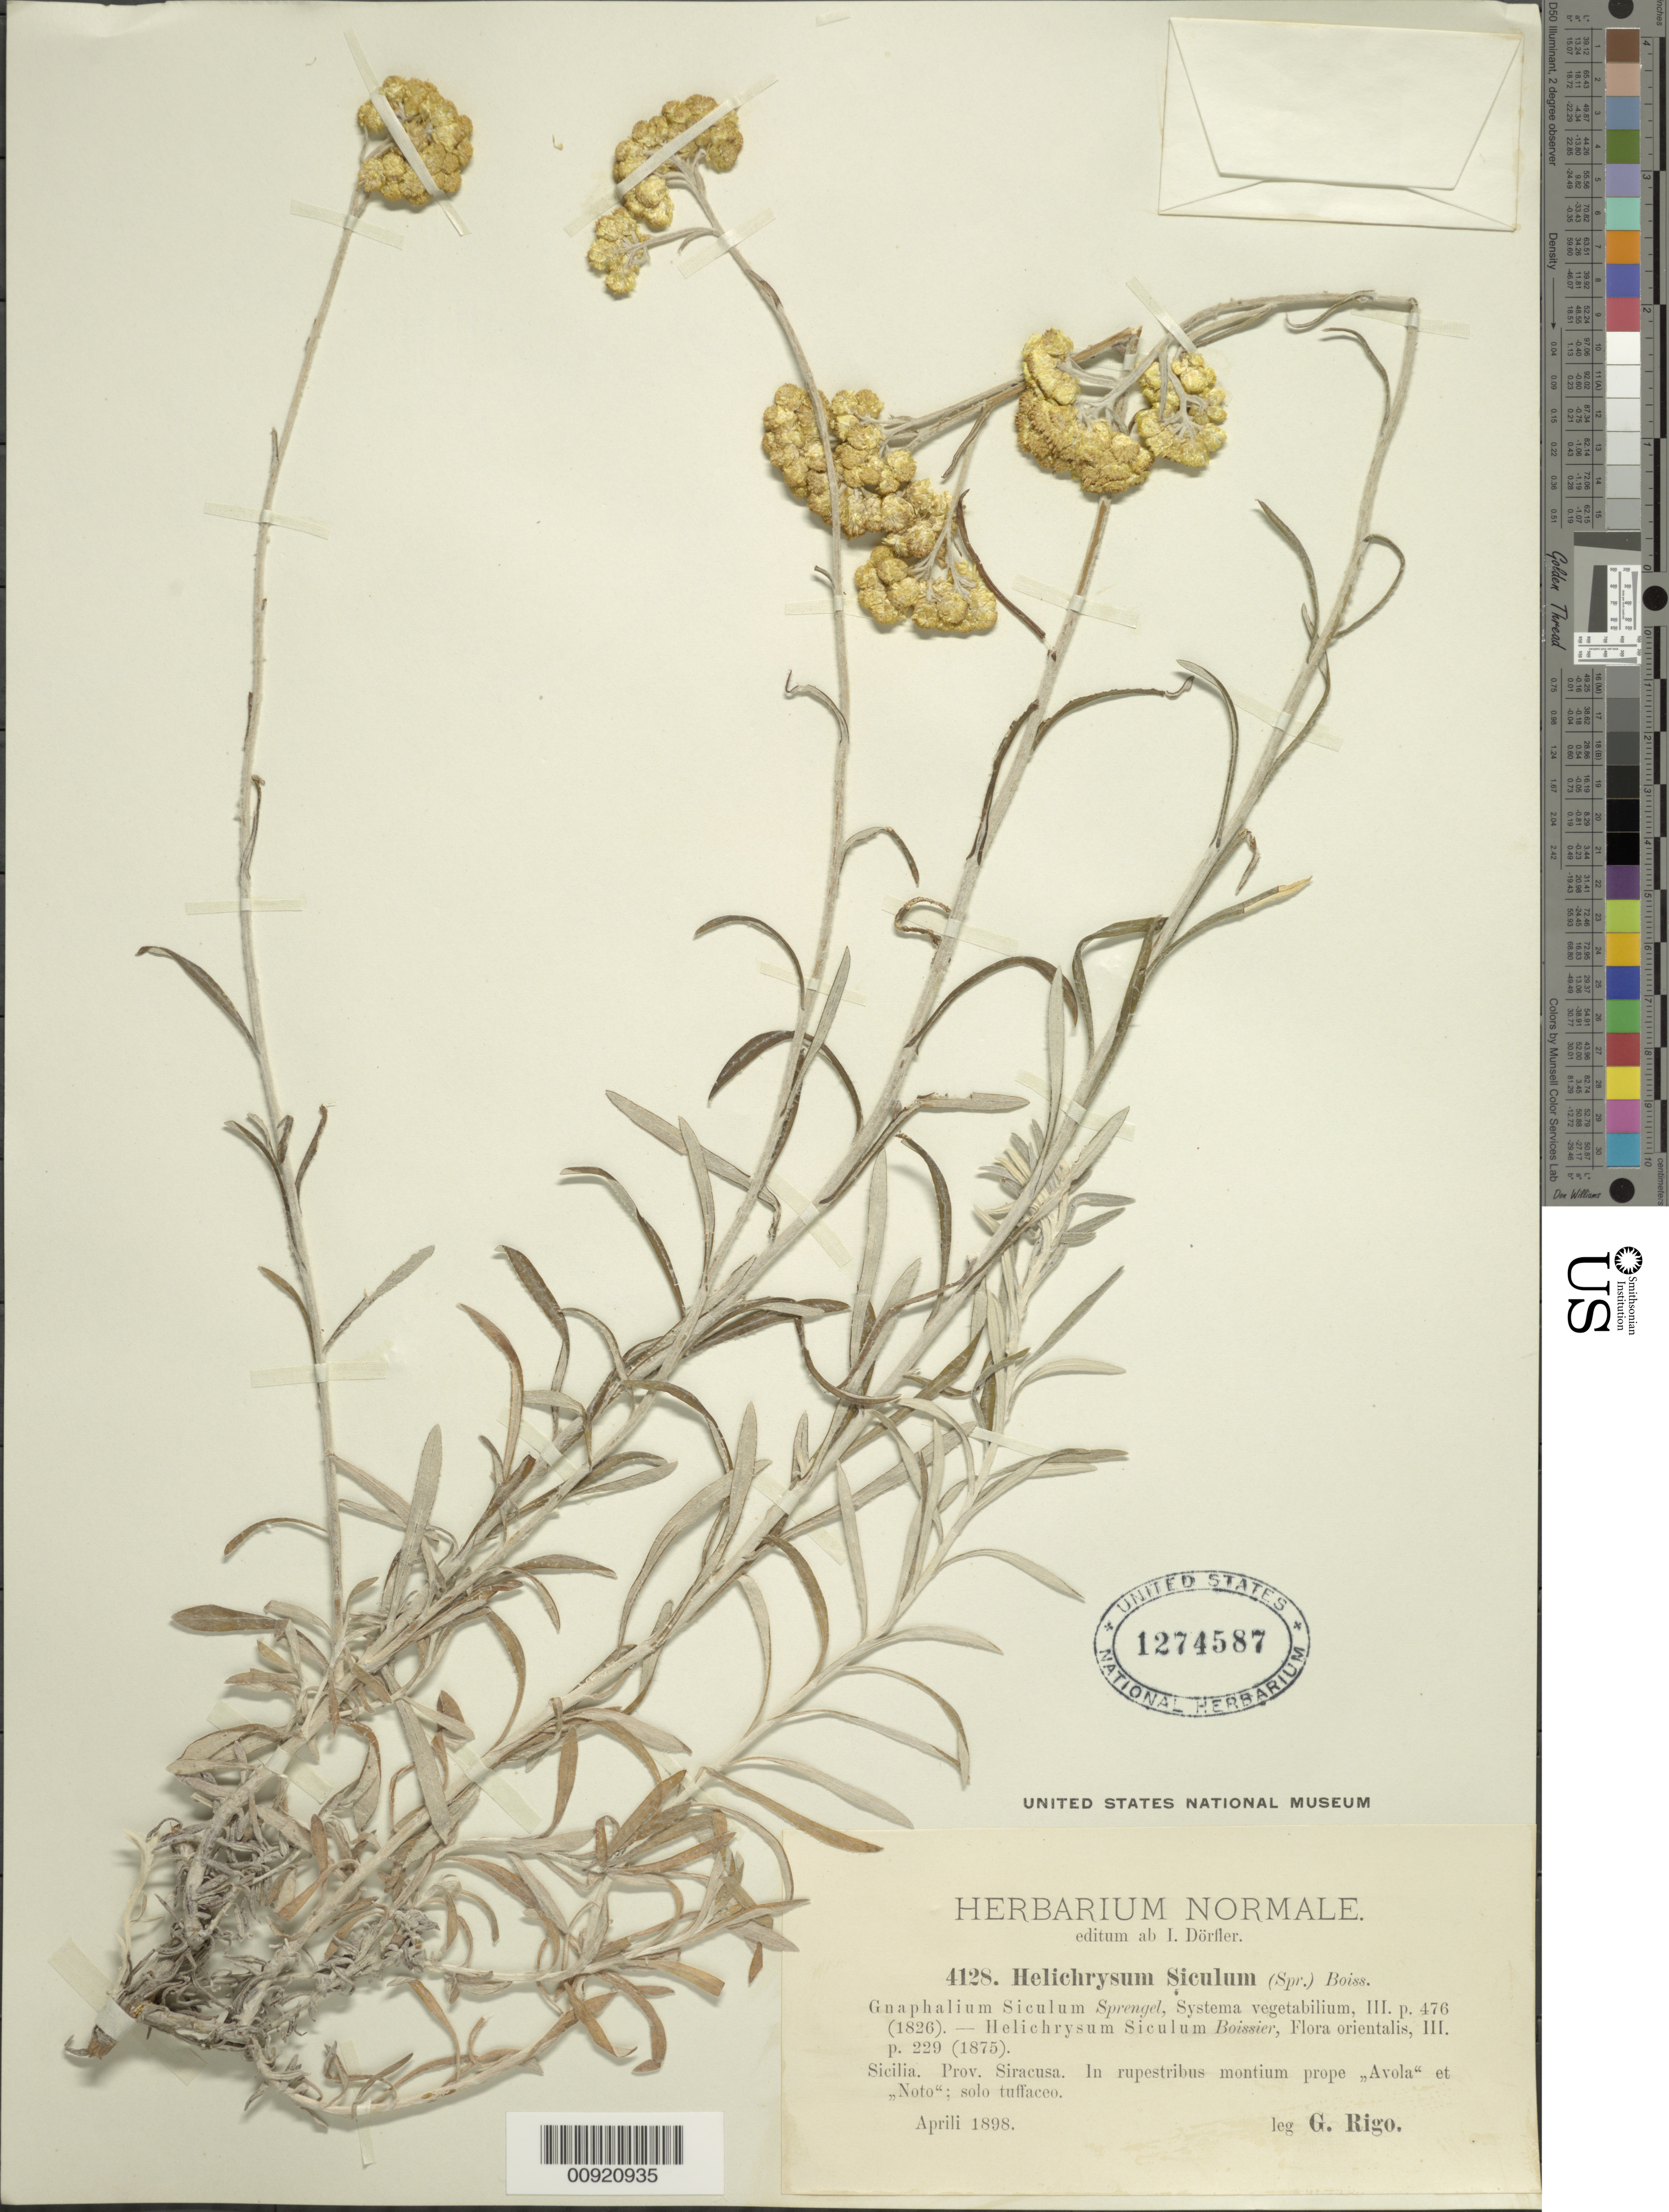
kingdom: Plantae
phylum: Tracheophyta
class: Magnoliopsida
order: Asterales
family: Asteraceae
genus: Helichrysum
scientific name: Helichrysum siculum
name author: Boiss.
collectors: G. Rigo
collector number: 4128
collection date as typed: Apr 1898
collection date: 1898-04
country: Italy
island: Sicily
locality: Sicilia. Prov Siracusa. In rupestribus montium prope "Avola" et "Noto"; solo tuffaceo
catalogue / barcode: US 1274587